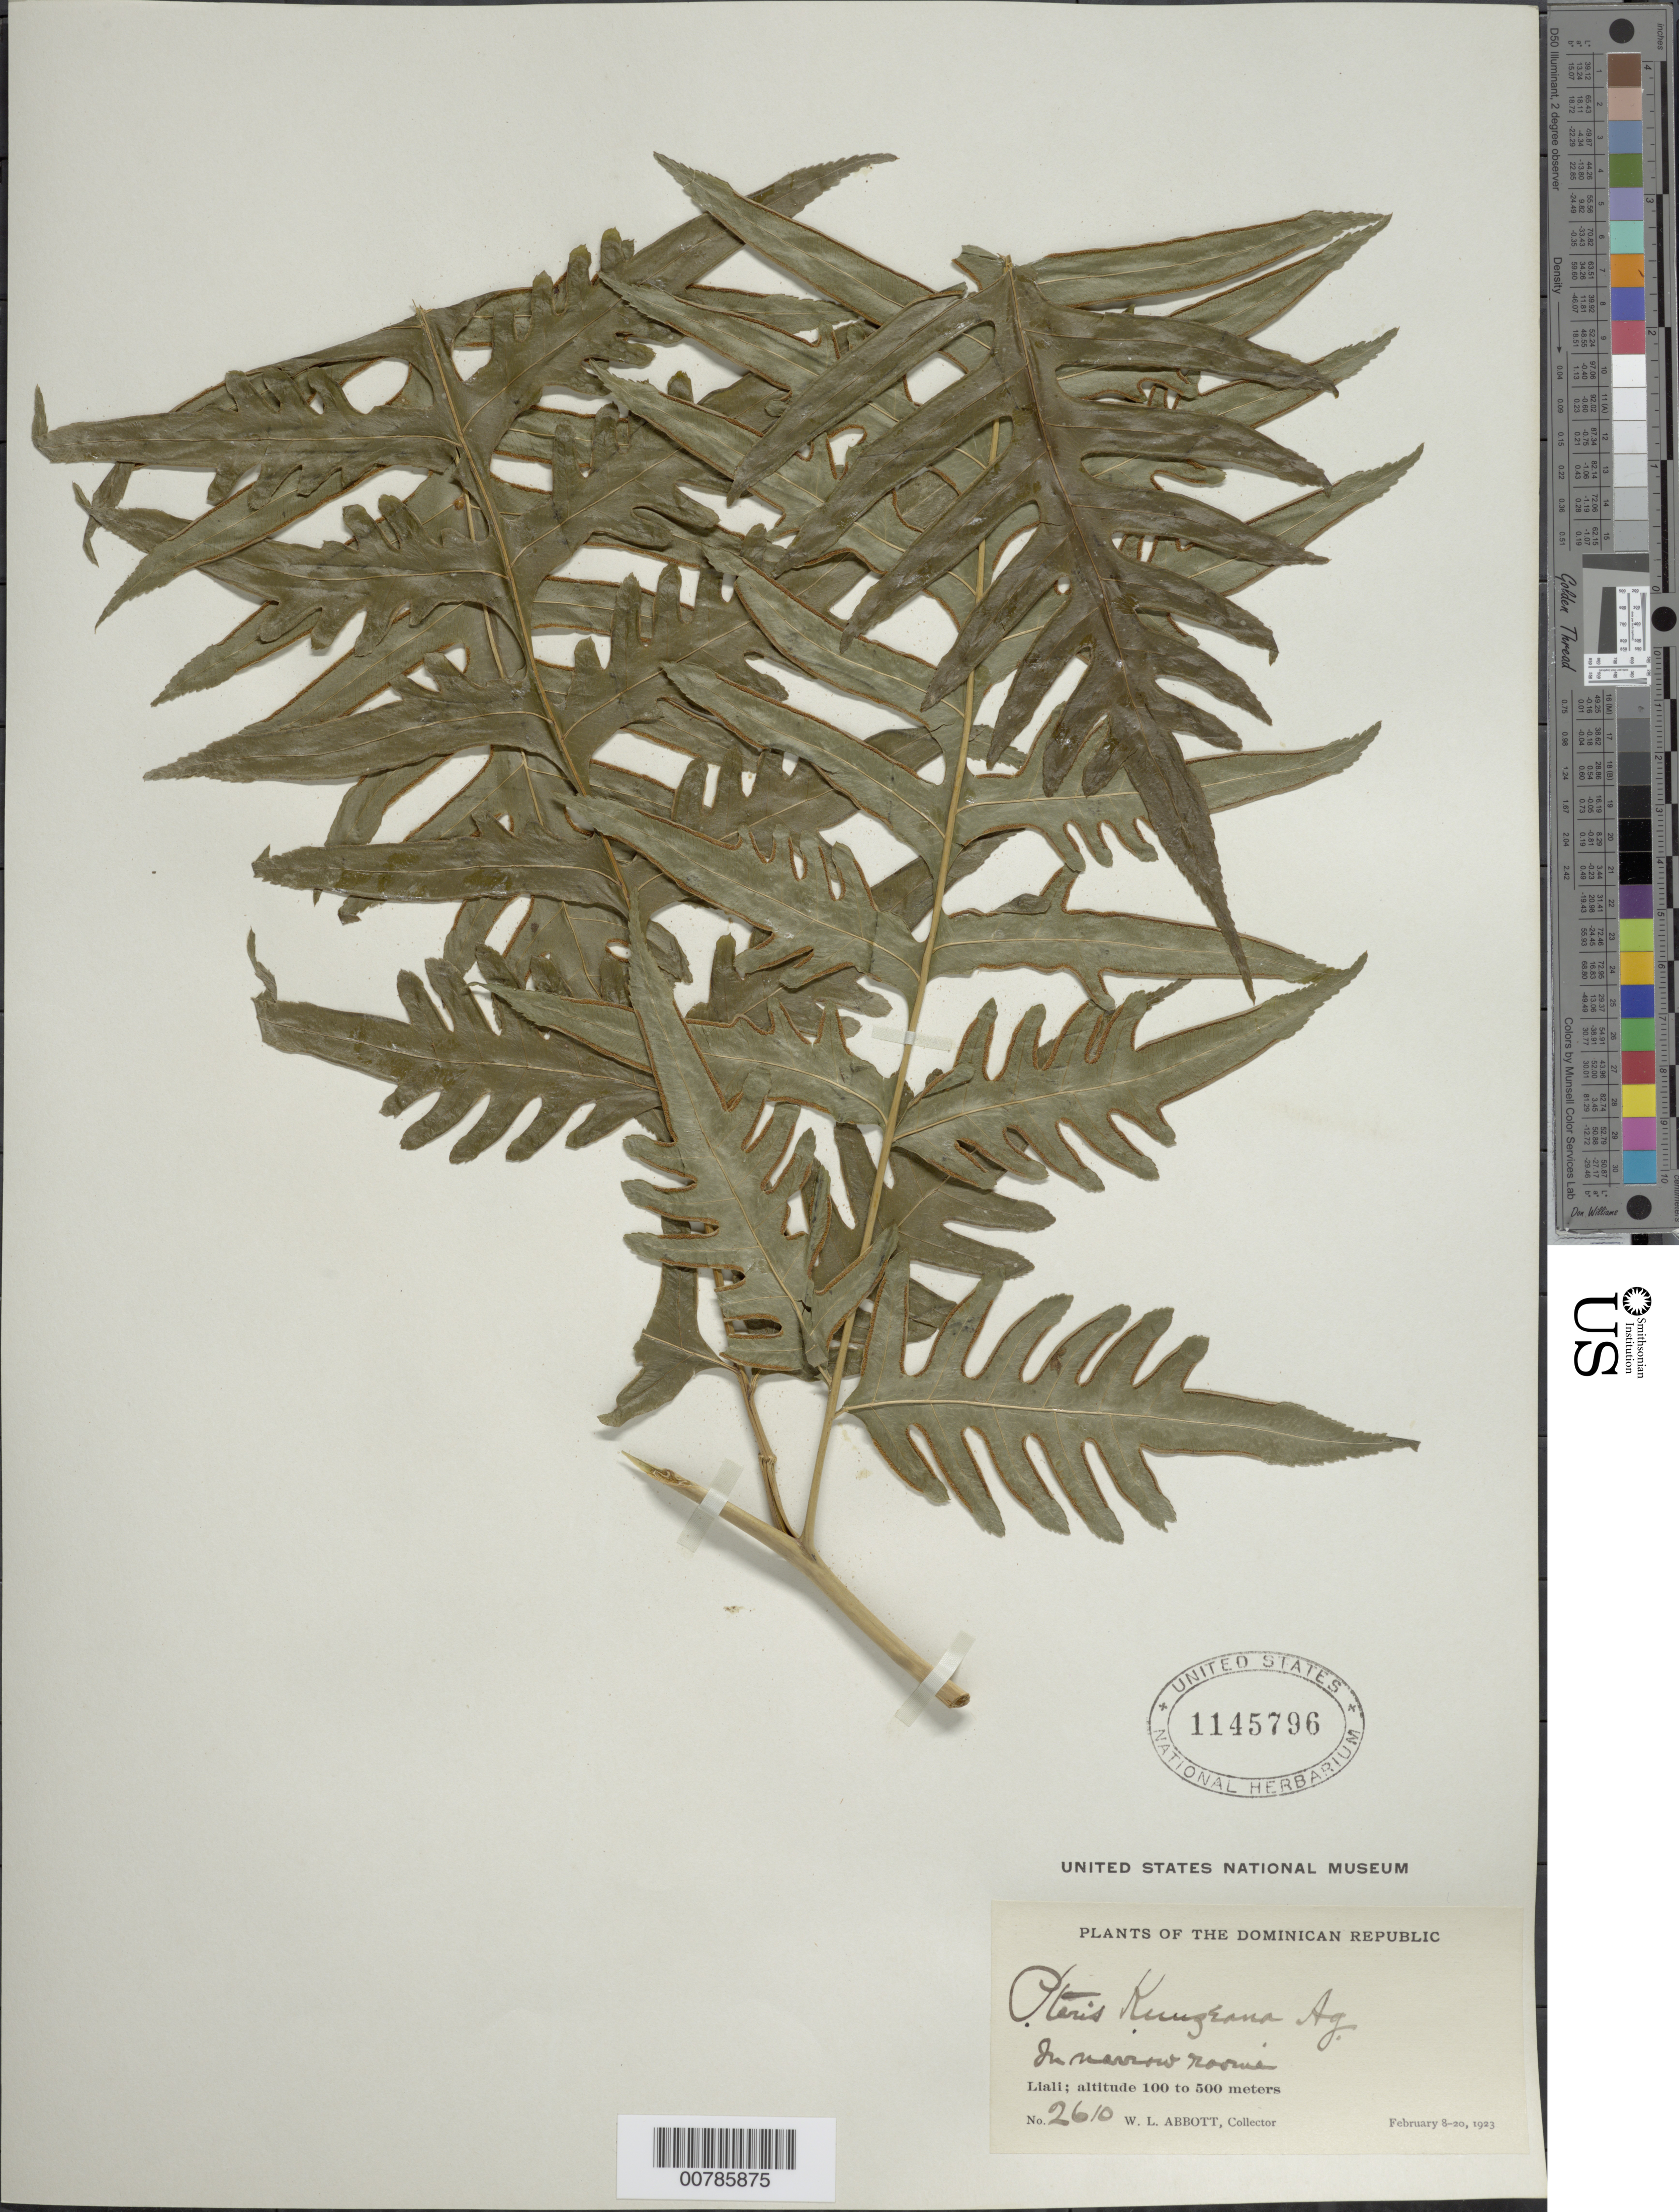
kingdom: Plantae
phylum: Tracheophyta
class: Polypodiopsida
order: Polypodiales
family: Pteridaceae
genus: Pteris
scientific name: Pteris altissima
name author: Poir.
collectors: W. L. Abbott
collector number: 2610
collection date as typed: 08 Feb 1923 to 20 Feb 1923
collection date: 1923-02-08/1923-02-20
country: Dominican Republic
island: Hispaniola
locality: Liali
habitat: In narrow ravine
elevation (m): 100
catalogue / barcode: US 1145796